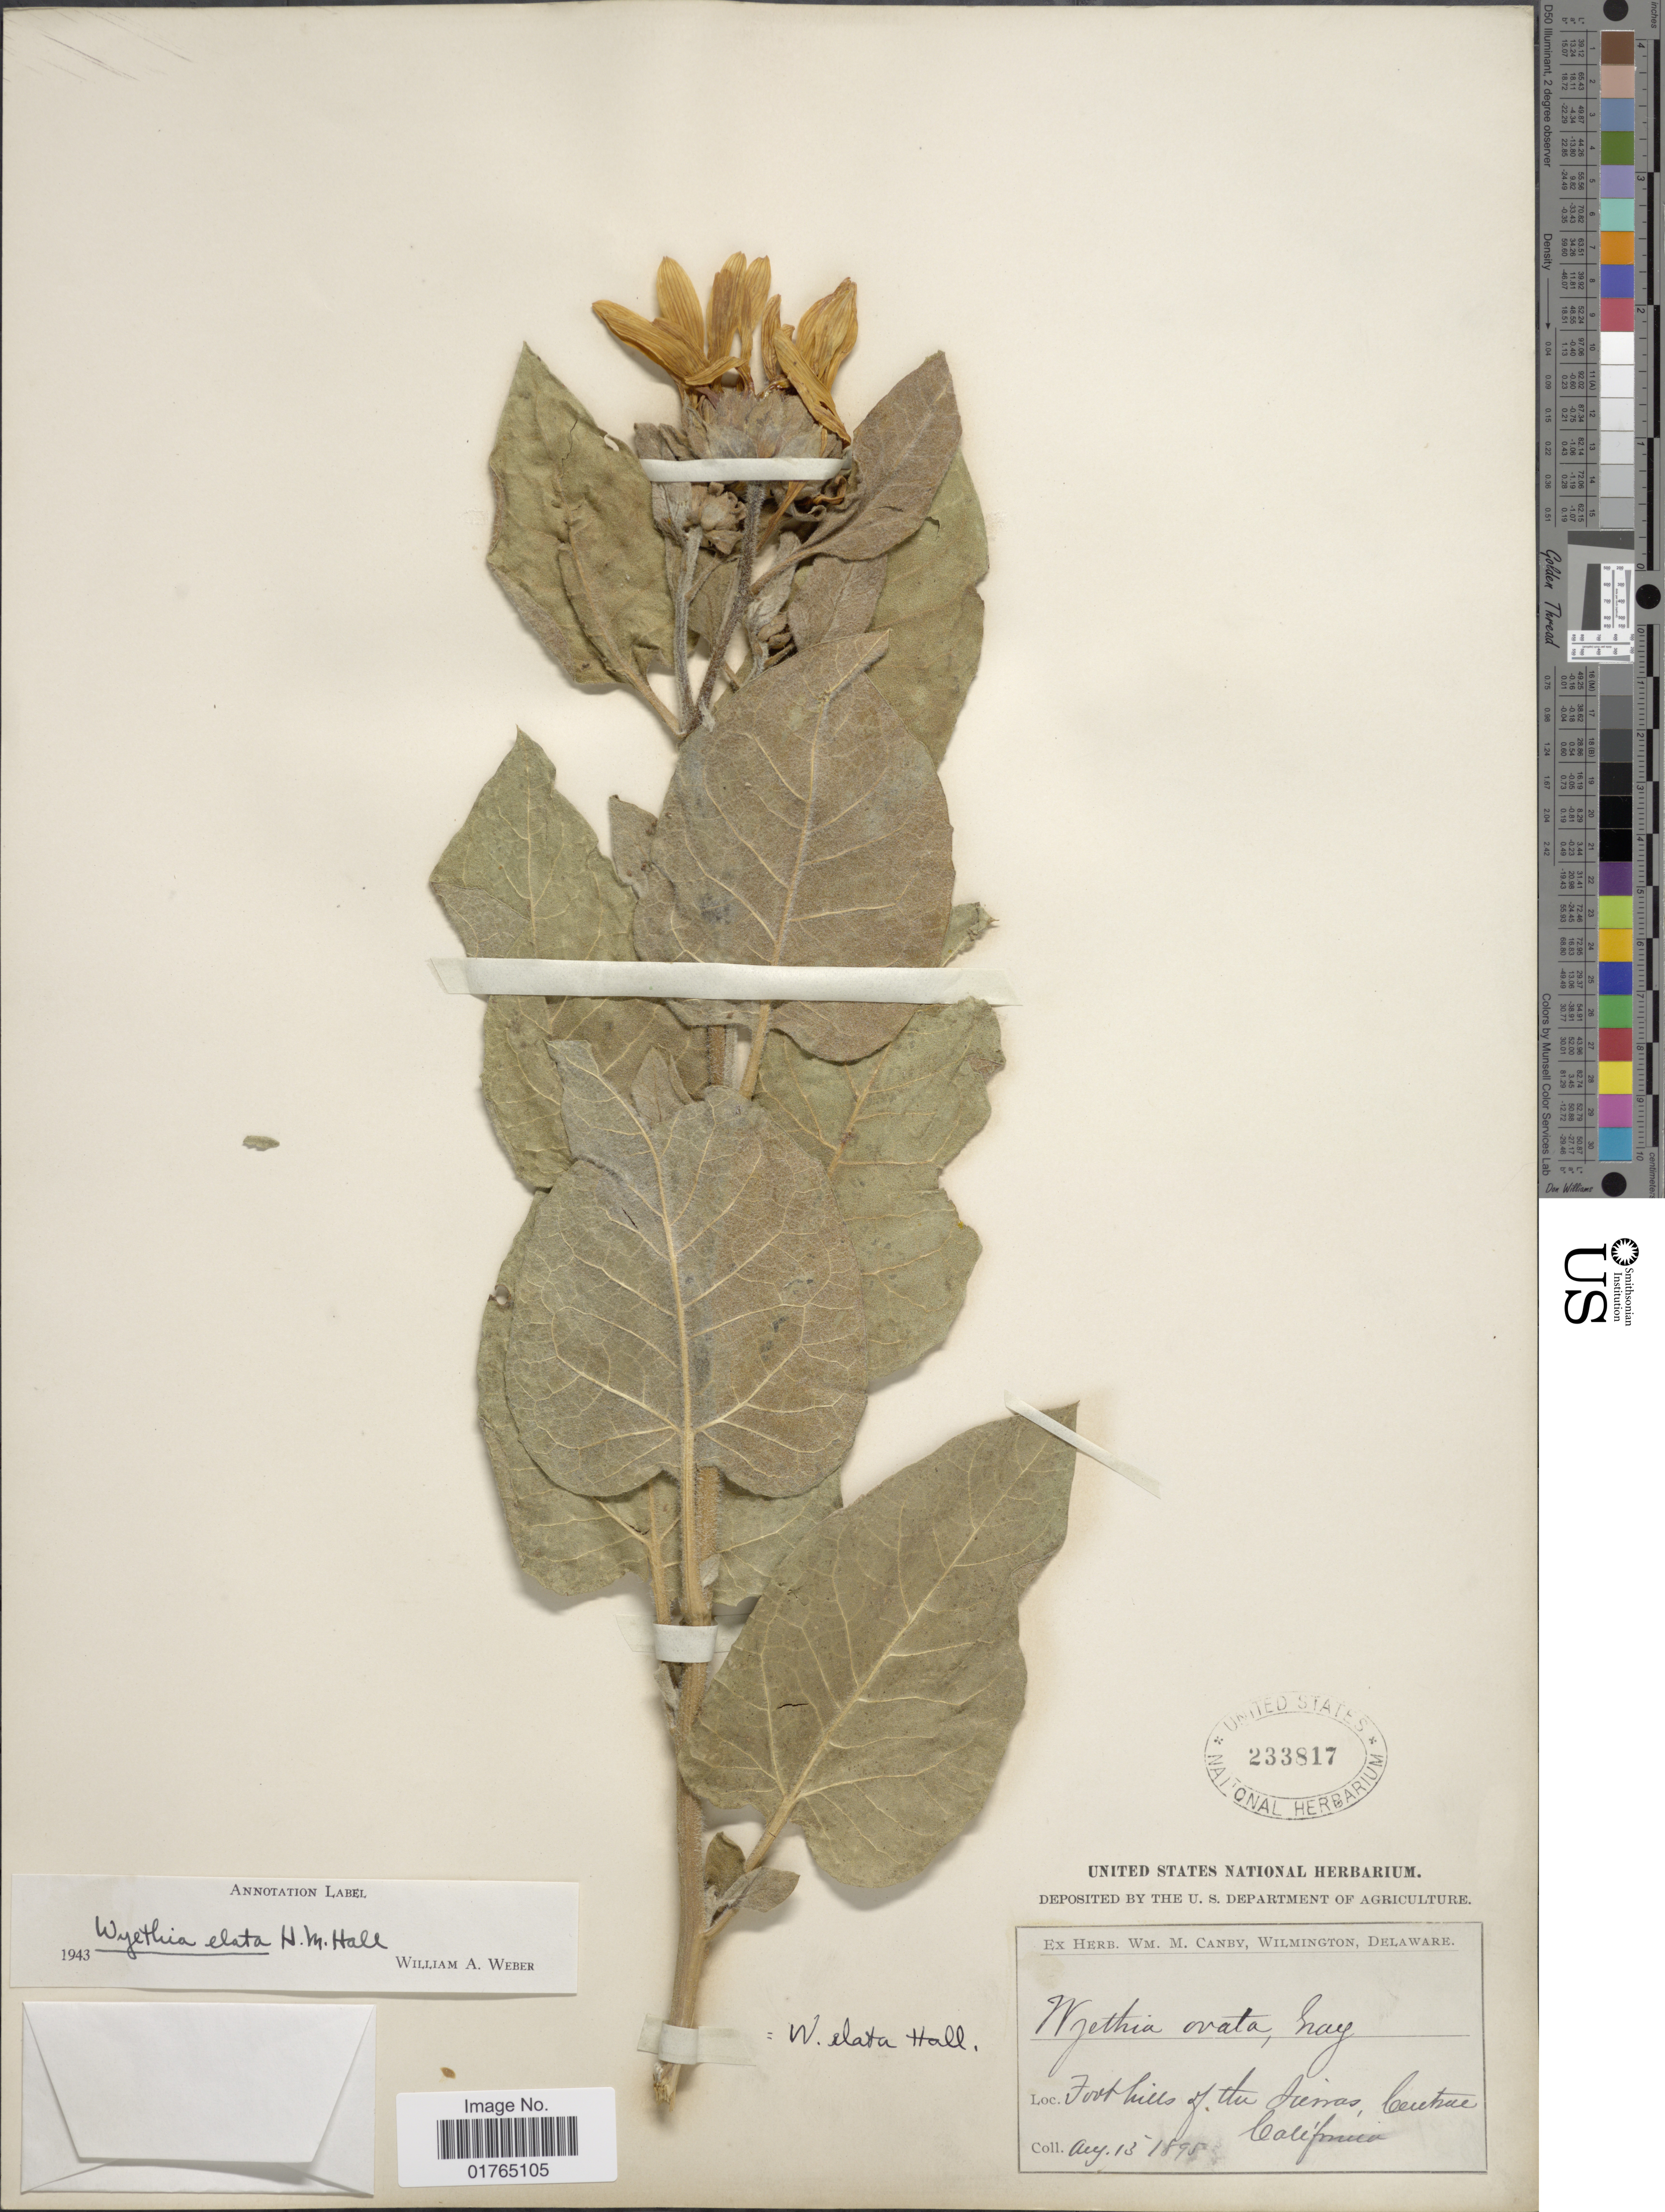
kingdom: Plantae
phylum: Tracheophyta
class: Magnoliopsida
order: Asterales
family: Asteraceae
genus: Wyethia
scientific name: Wyethia elata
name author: H.M. Hall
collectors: ex herb. W.M. Canby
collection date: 1895-08-13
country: United States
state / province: California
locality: Foothills of the Sierras, Central California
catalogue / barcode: US 233817